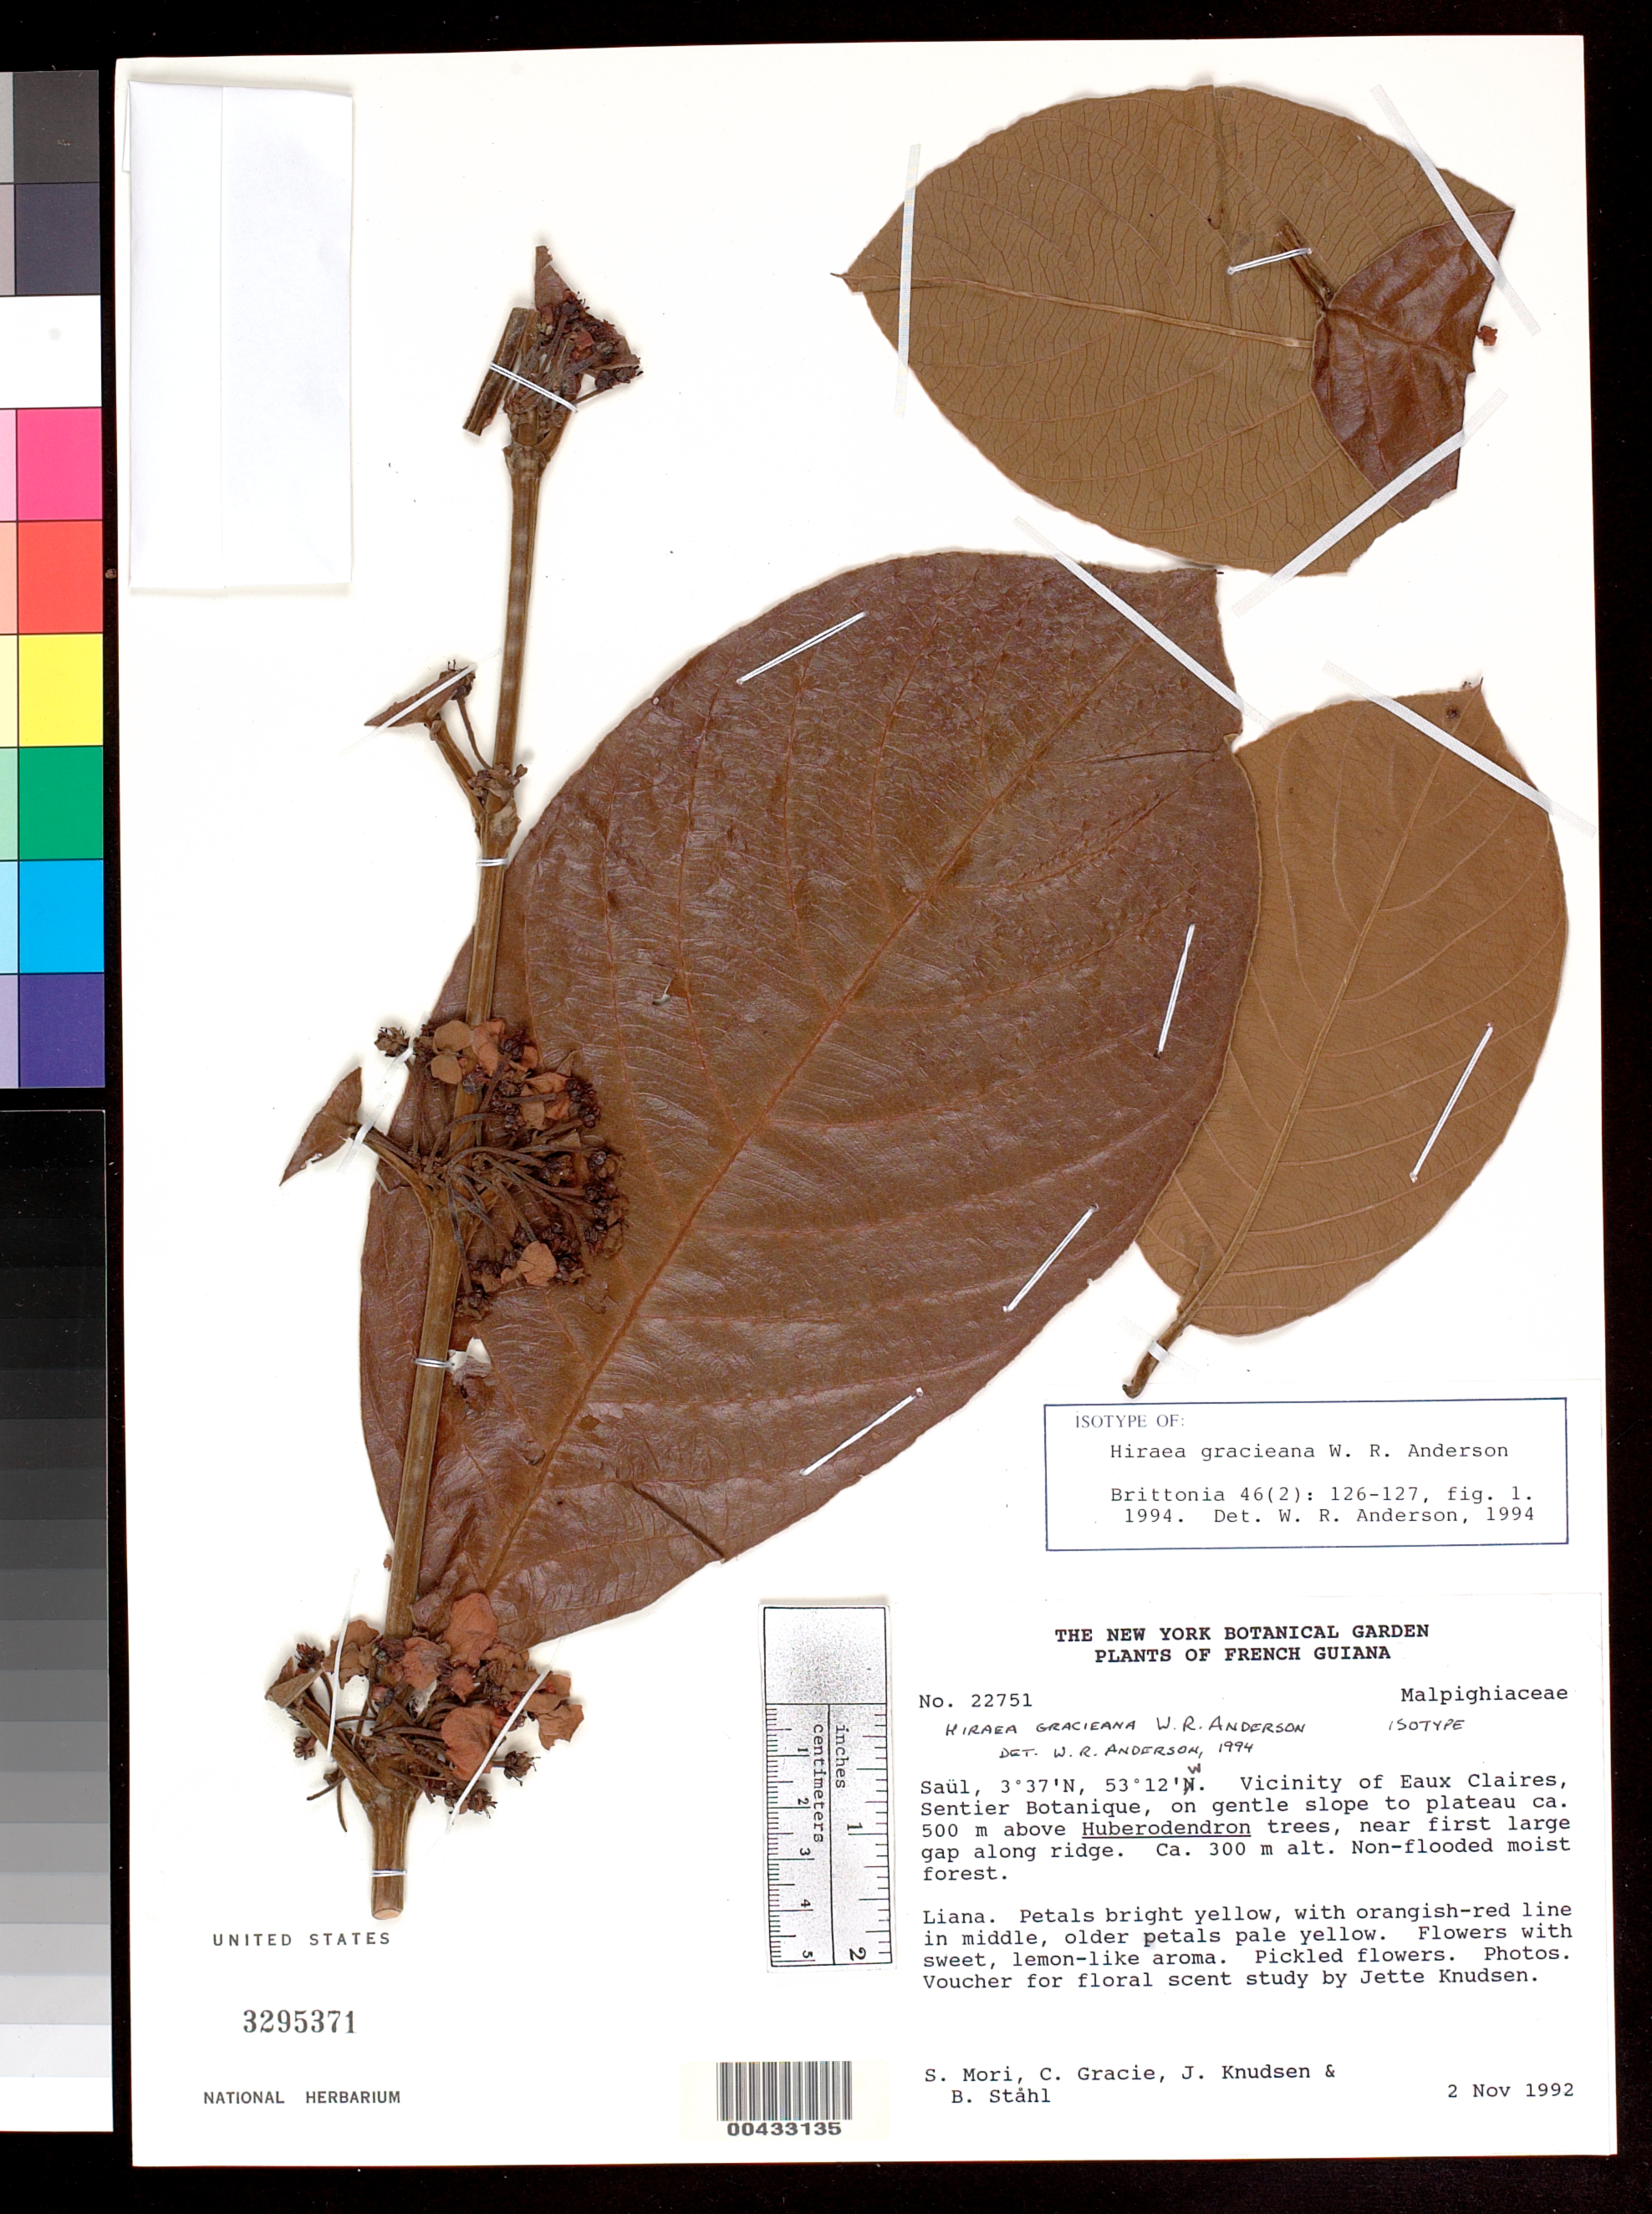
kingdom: Plantae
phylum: Tracheophyta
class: Magnoliopsida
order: Malpighiales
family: Malpighiaceae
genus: Hiraea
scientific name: Hiraea gracieana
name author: W.R. Anderson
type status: Isotype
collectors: S. Mori, C. A. Gracie, J. Knudsen & B. Ståhl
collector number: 22751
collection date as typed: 02 Nov 1992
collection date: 1992-11-02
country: French Guiana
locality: Saul, vicinity of Eaux Claires, Sentier Botanique, gentle slope to plateau.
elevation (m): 300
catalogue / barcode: US 3295371